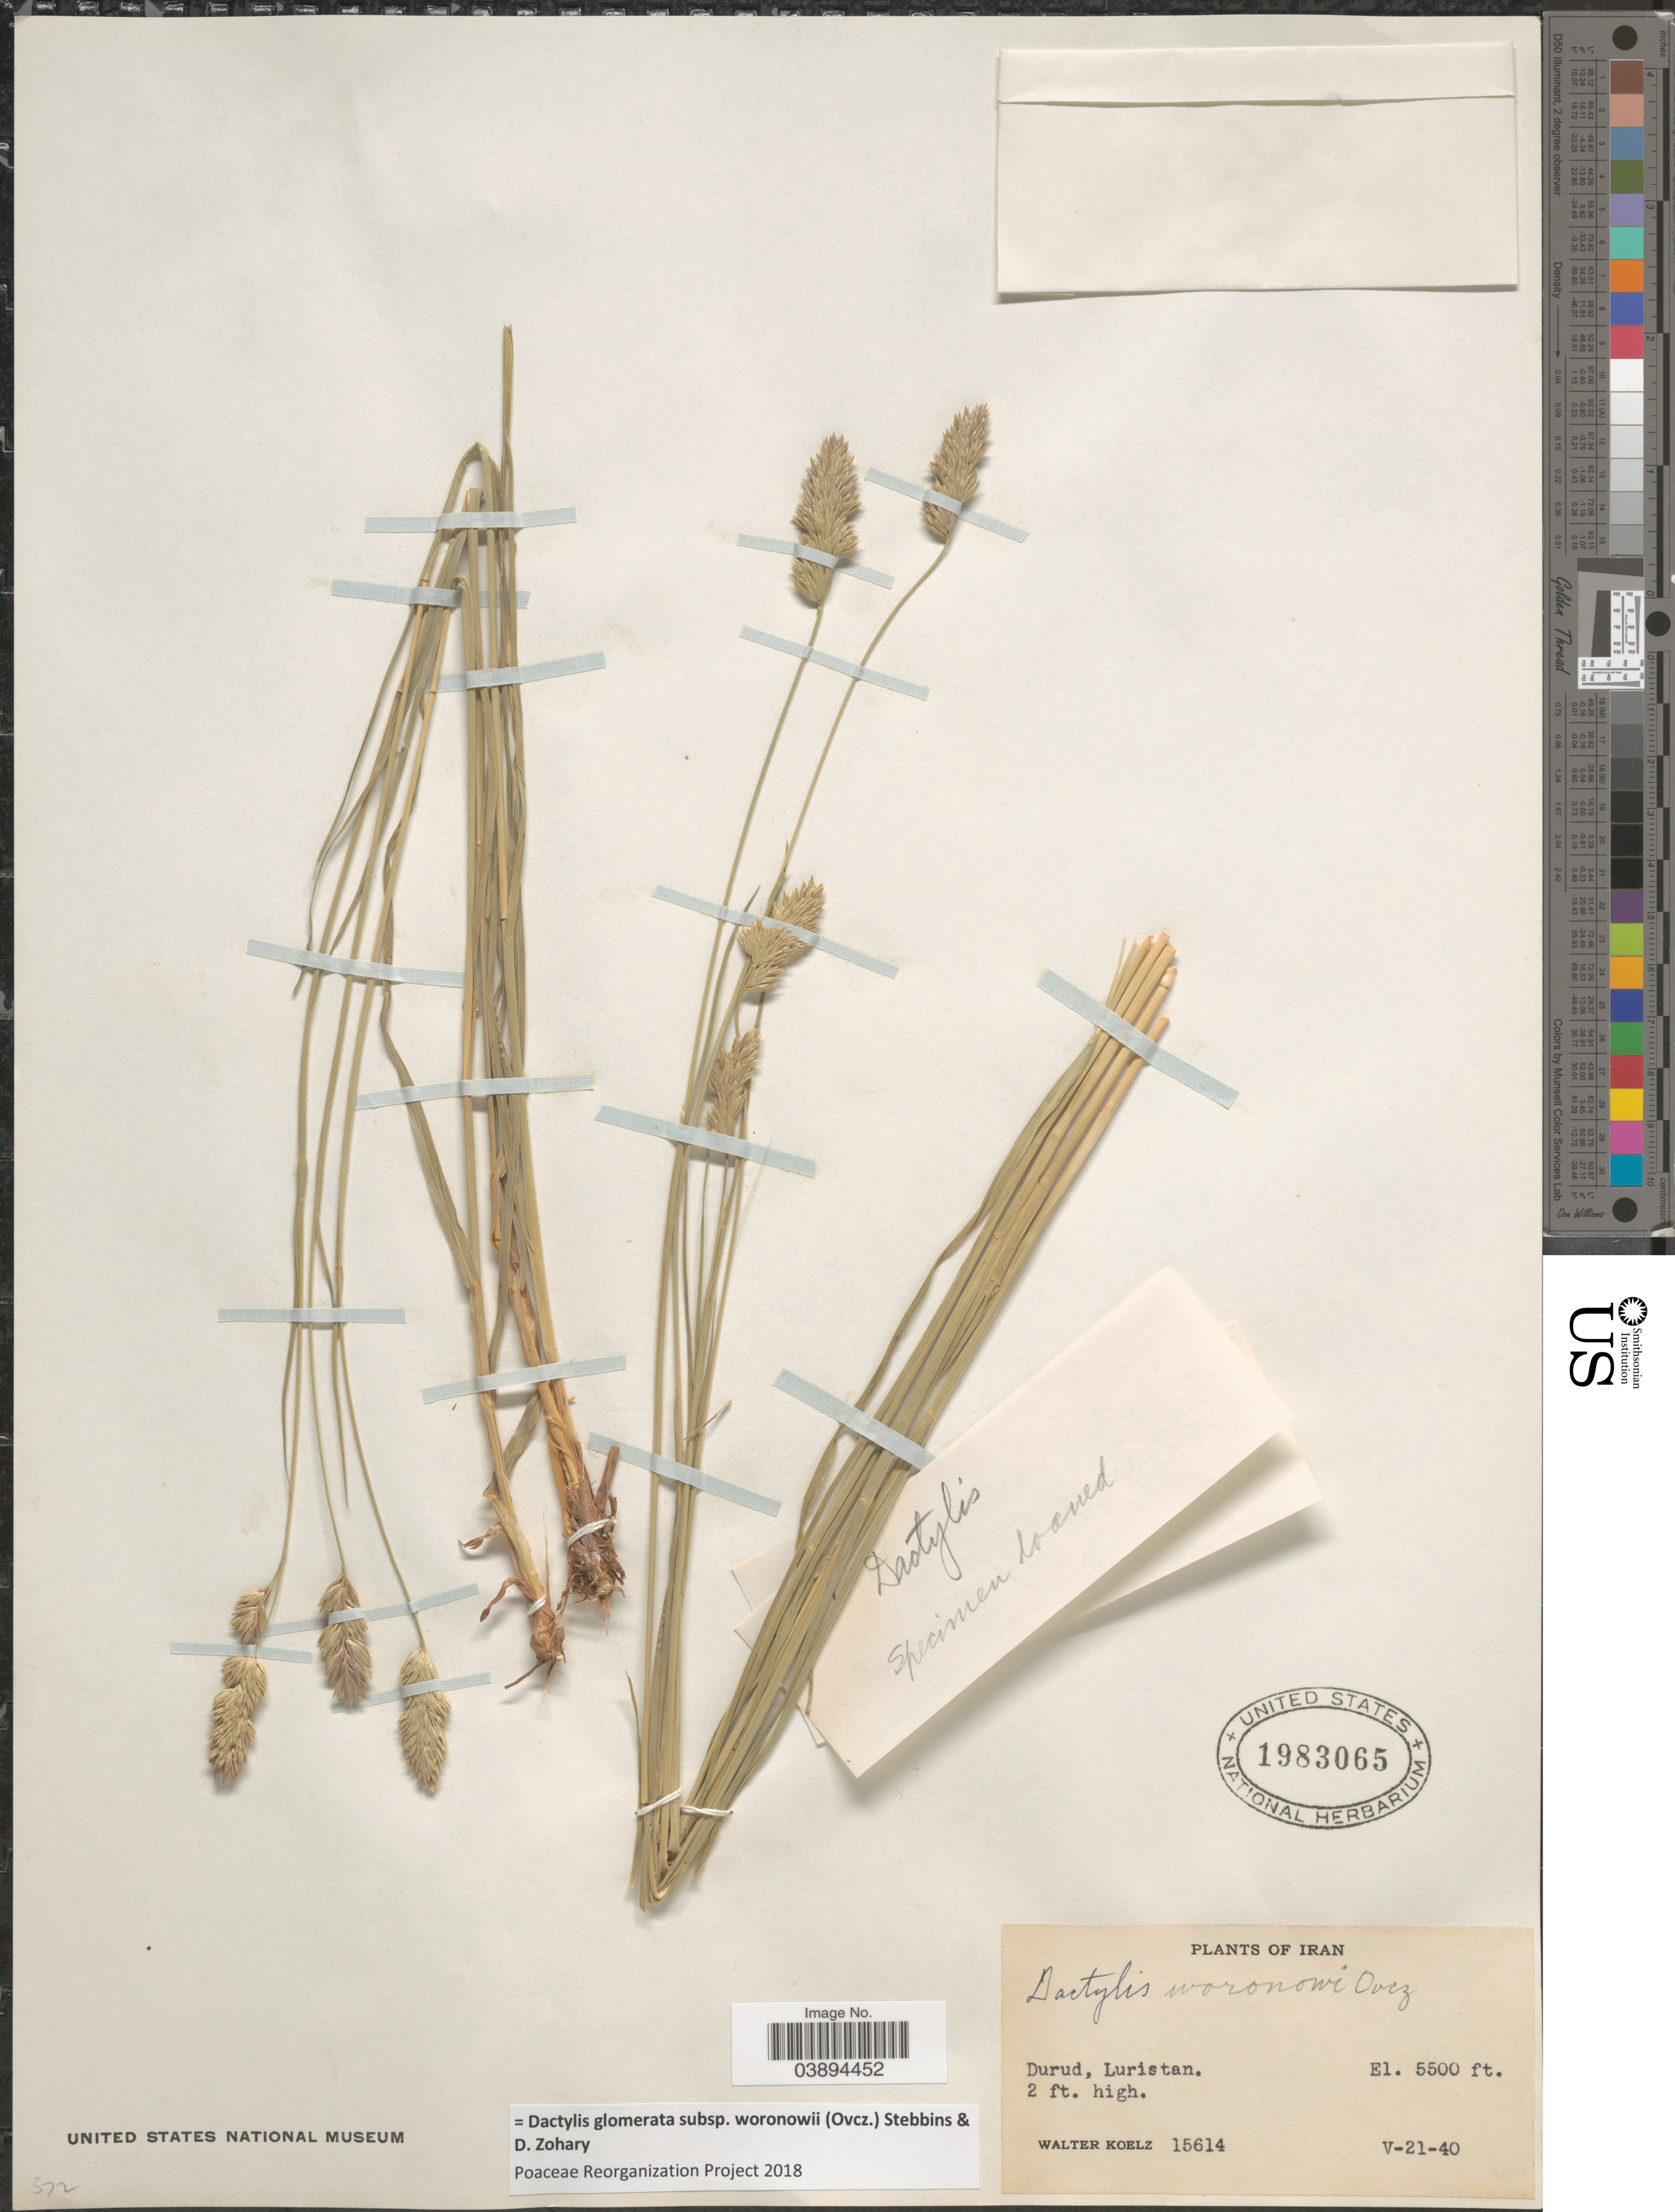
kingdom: Plantae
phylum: Tracheophyta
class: Liliopsida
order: Poales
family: Poaceae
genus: Dactylis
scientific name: Dactylis glomerata subsp. woronowii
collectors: W. N. Koelz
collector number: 15614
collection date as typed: Transcribed d/m/y: 21/5/40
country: Iran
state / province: Lorestan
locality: Durud, Luristan.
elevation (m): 1676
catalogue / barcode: US 1983065